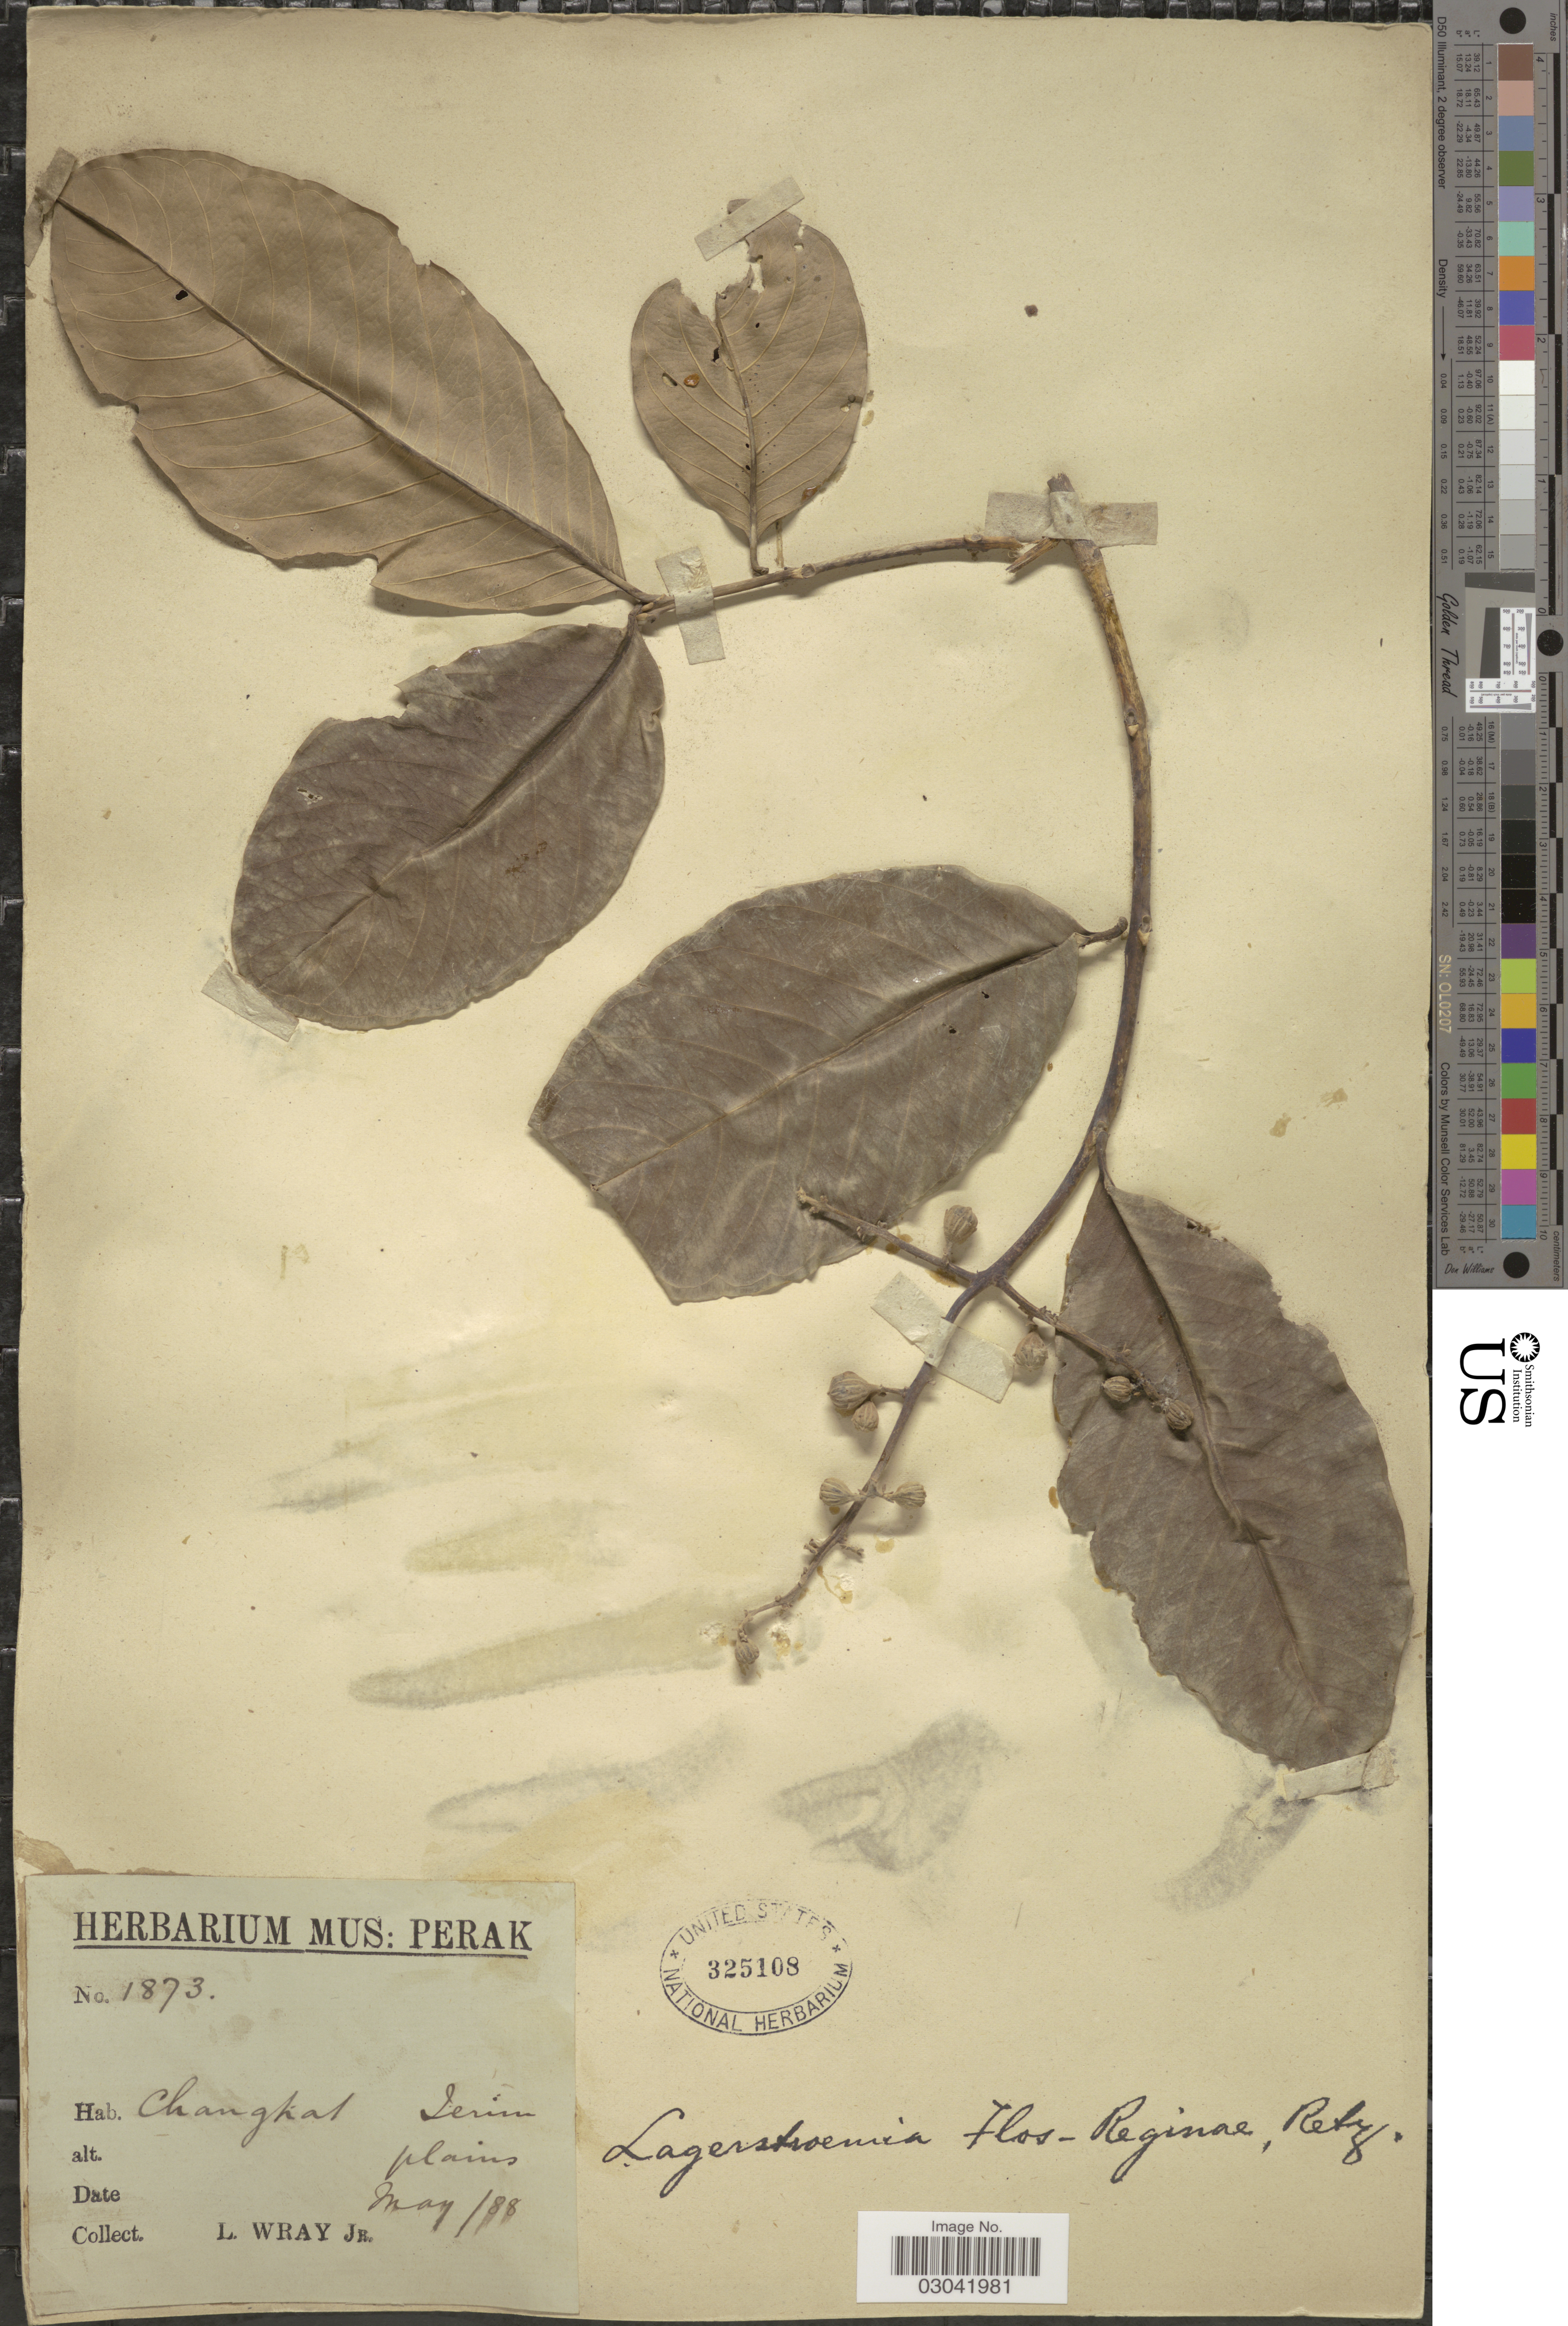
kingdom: Plantae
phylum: Tracheophyta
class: Magnoliopsida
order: Myrtales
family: Lythraceae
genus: Lagerstroemia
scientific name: Lagerstroemia flos-reginae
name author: Retz.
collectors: L. Wray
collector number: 1873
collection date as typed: Transcribed d/m/y: /5/88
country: Malaysia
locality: Changkat Jerim [interpreted] plains.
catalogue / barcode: US 325108